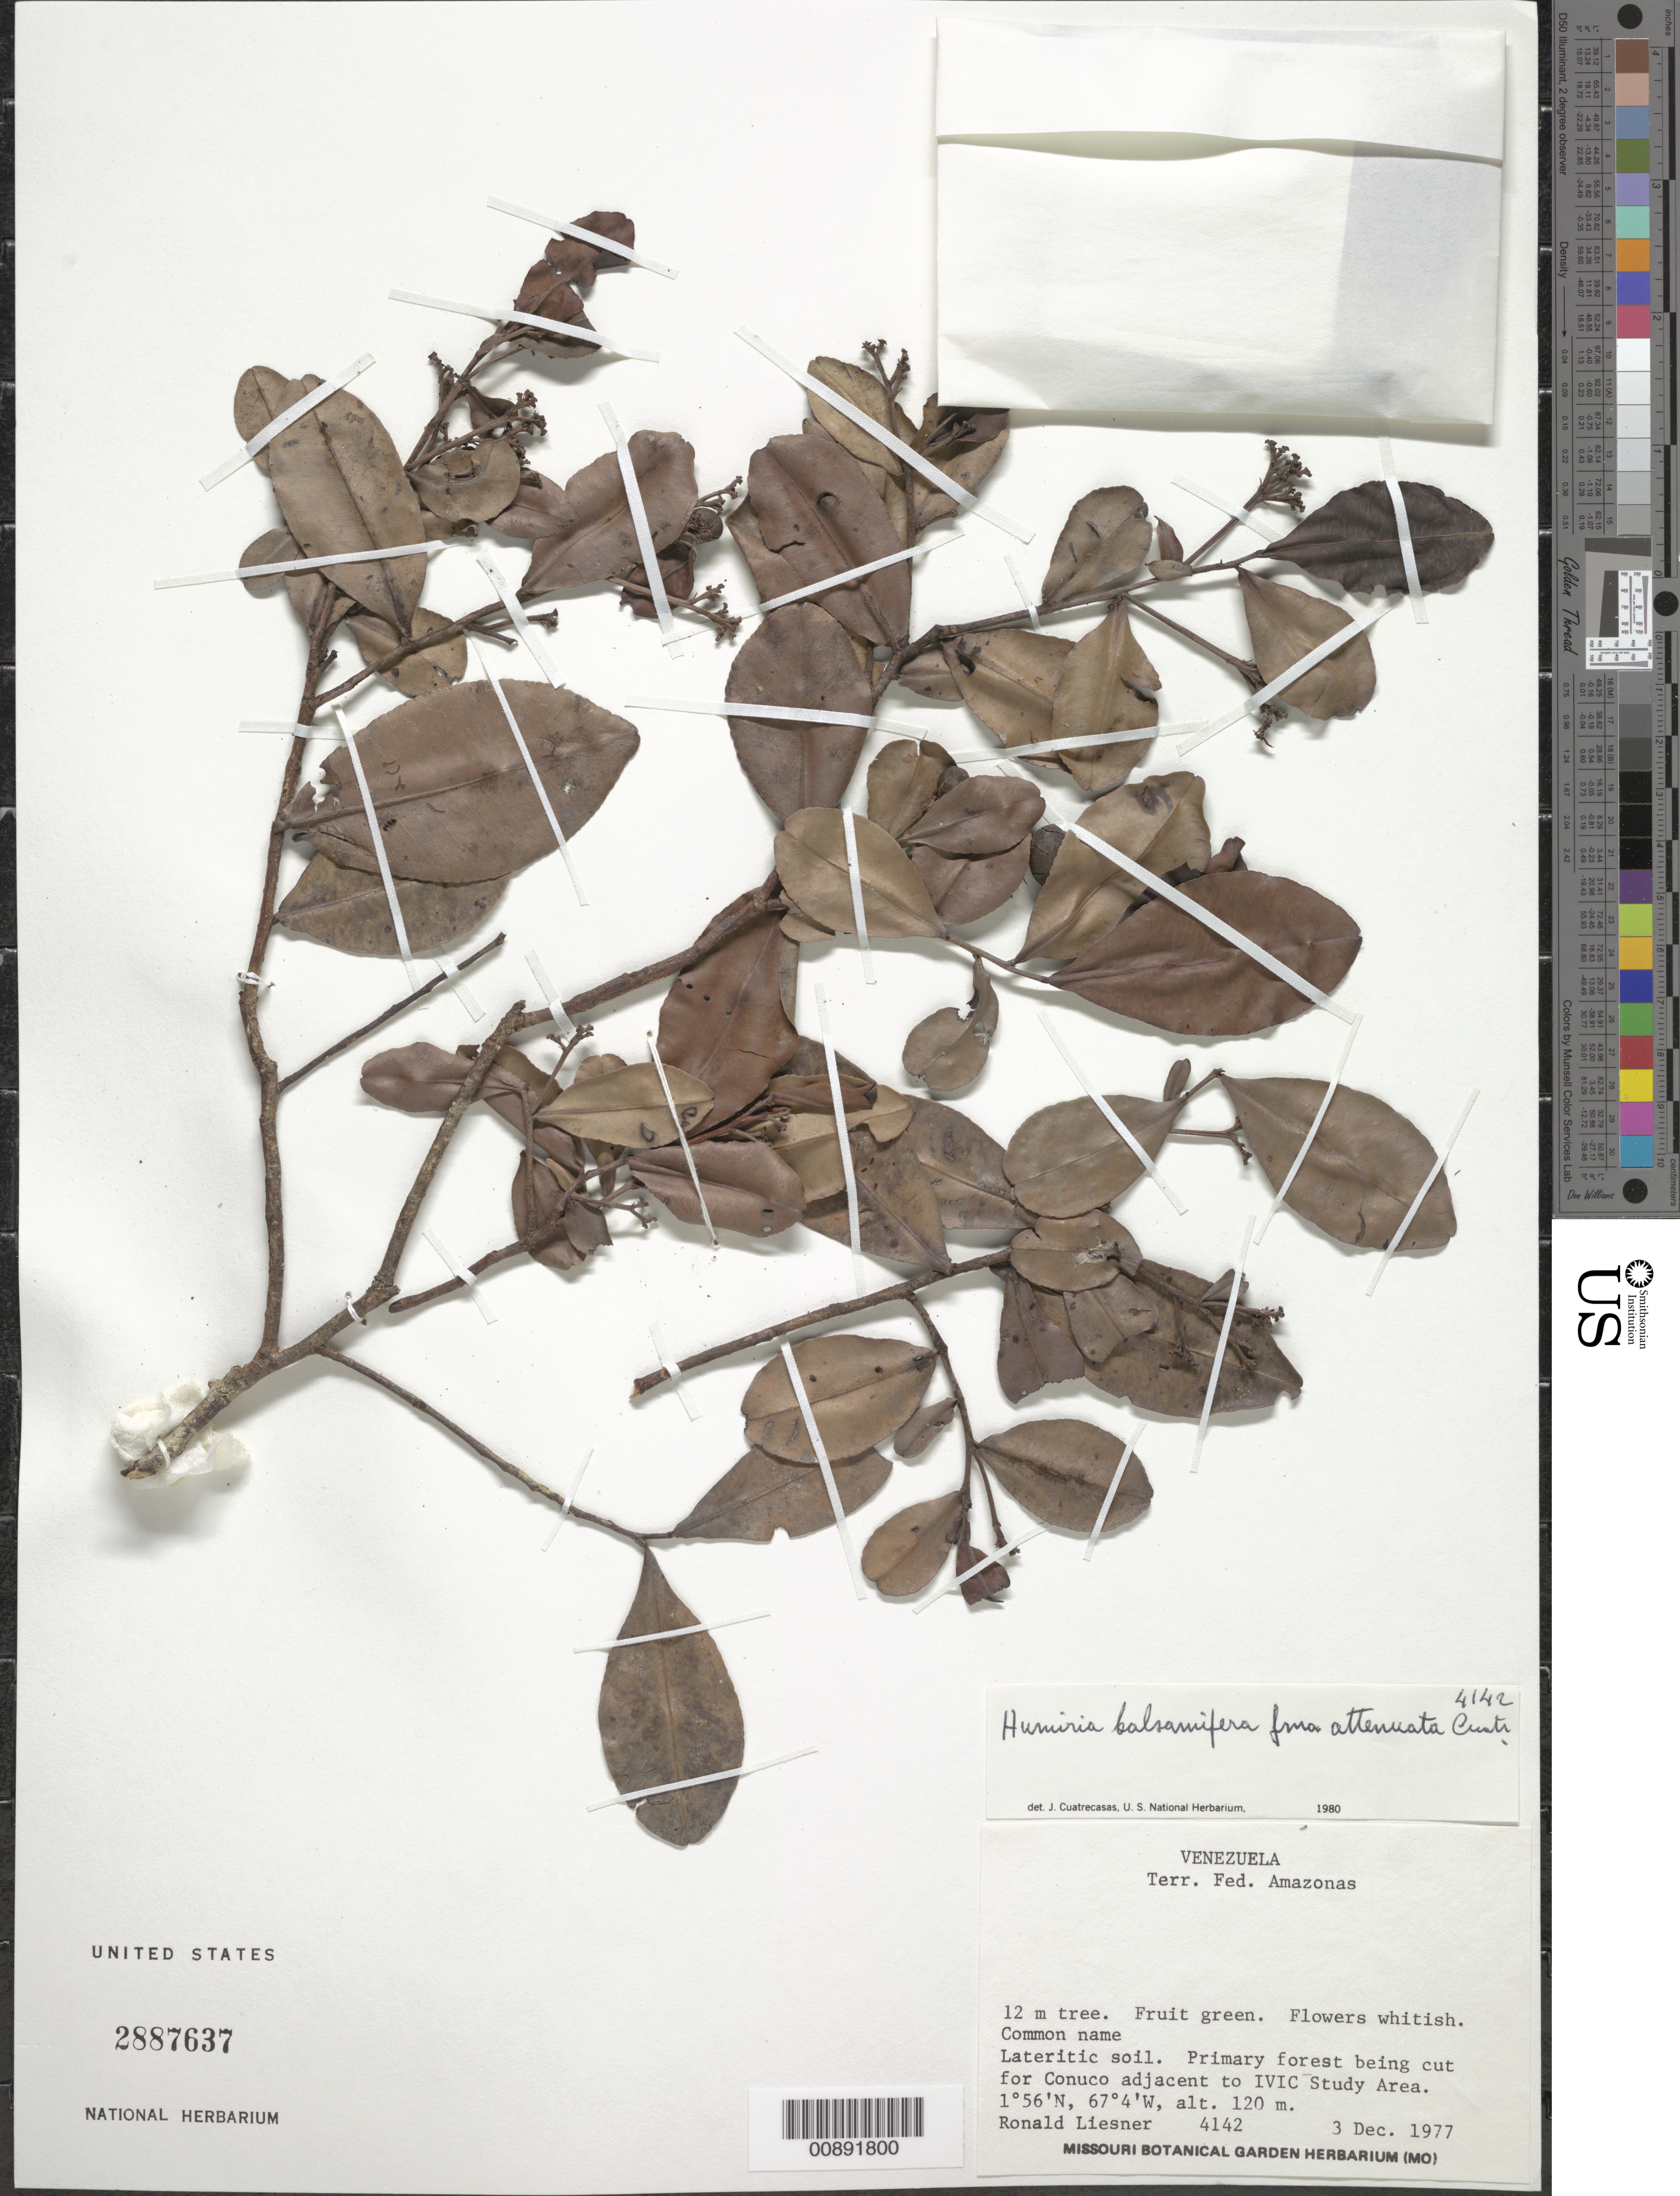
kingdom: Plantae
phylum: Tracheophyta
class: Magnoliopsida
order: Malpighiales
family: Humiriaceae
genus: Humiria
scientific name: Humiria balsamifera f. attenuata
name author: Cuatrec.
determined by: Cuatrecasas, J.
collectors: R. L. Liesner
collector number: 4142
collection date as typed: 3-Dec-77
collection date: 1977-12-03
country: Venezuela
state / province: Amazonas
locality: San Carlos de Río Negro, IVIC Study Area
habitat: Primary forest being cut for Conuco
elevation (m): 120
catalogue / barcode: US 2887637